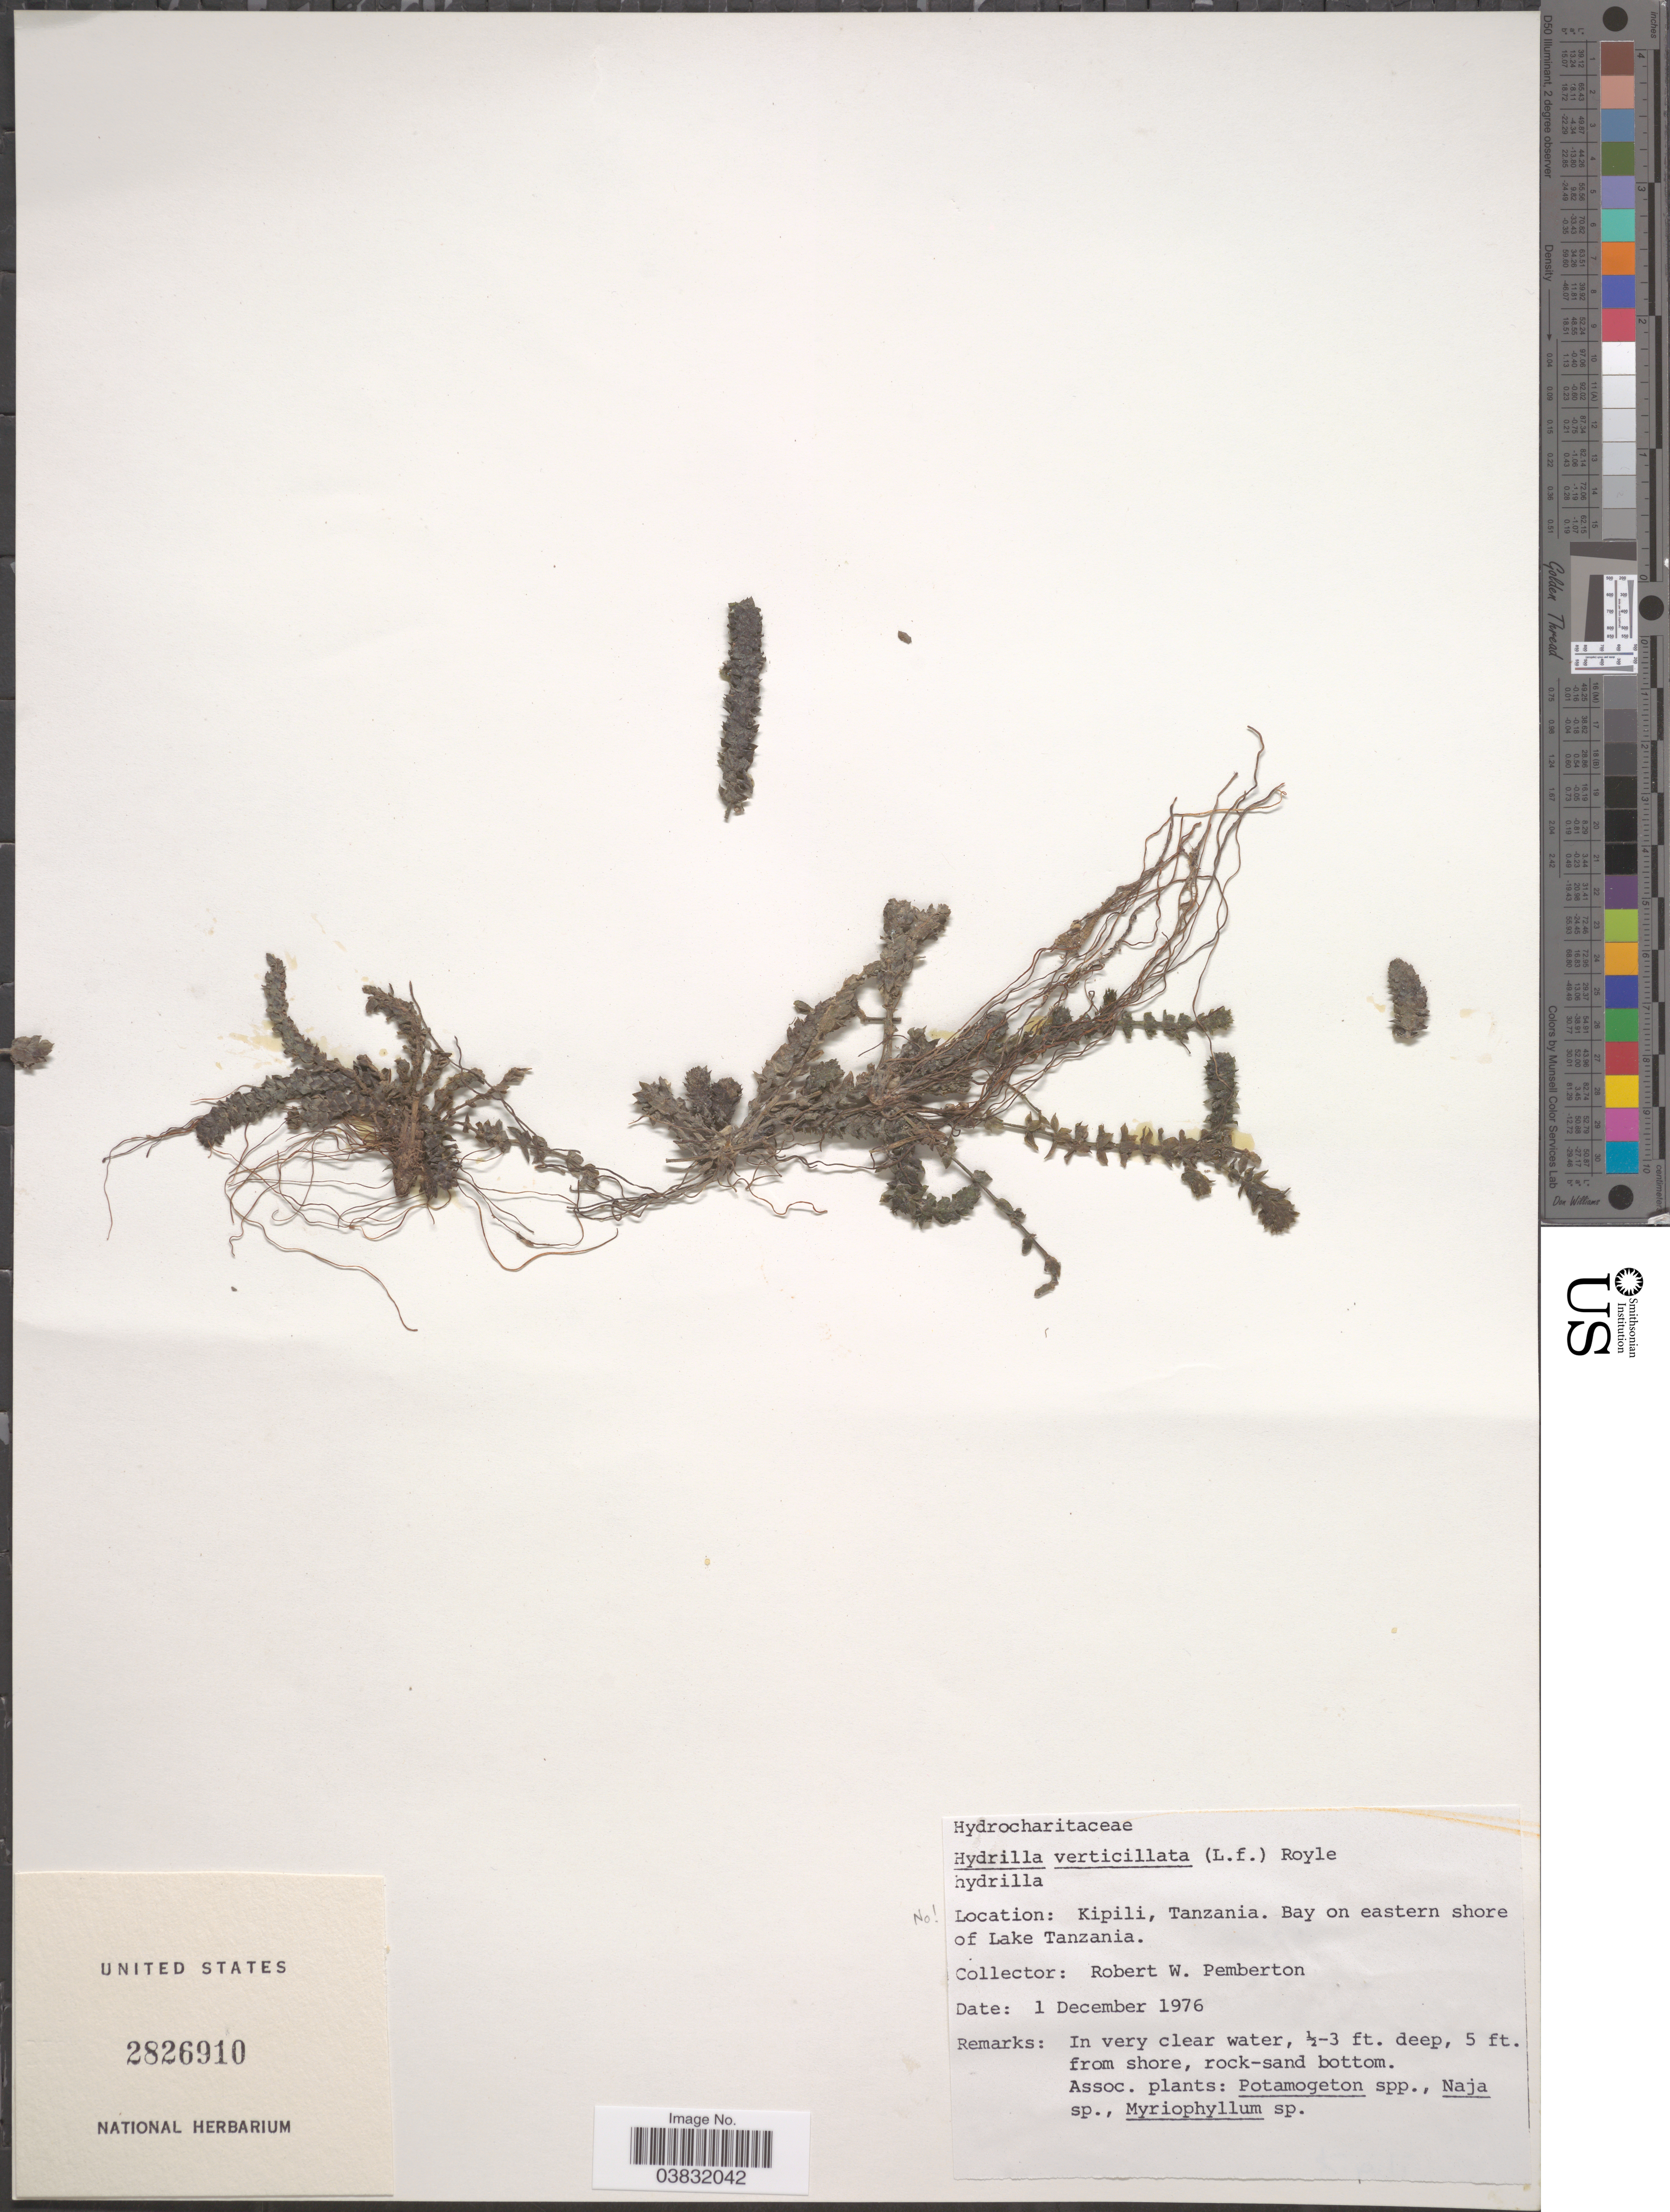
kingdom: Plantae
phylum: Tracheophyta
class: Liliopsida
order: Alismatales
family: Hydrocharitaceae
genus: Hydrilla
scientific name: Hydrilla verticillata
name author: (L. f.) Royle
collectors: R. Pemberton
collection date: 1976-12-01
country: Tanzania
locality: Kipili, Tanzania. Bay on eastern shore of Lake Tanzania.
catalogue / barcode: US 2826910